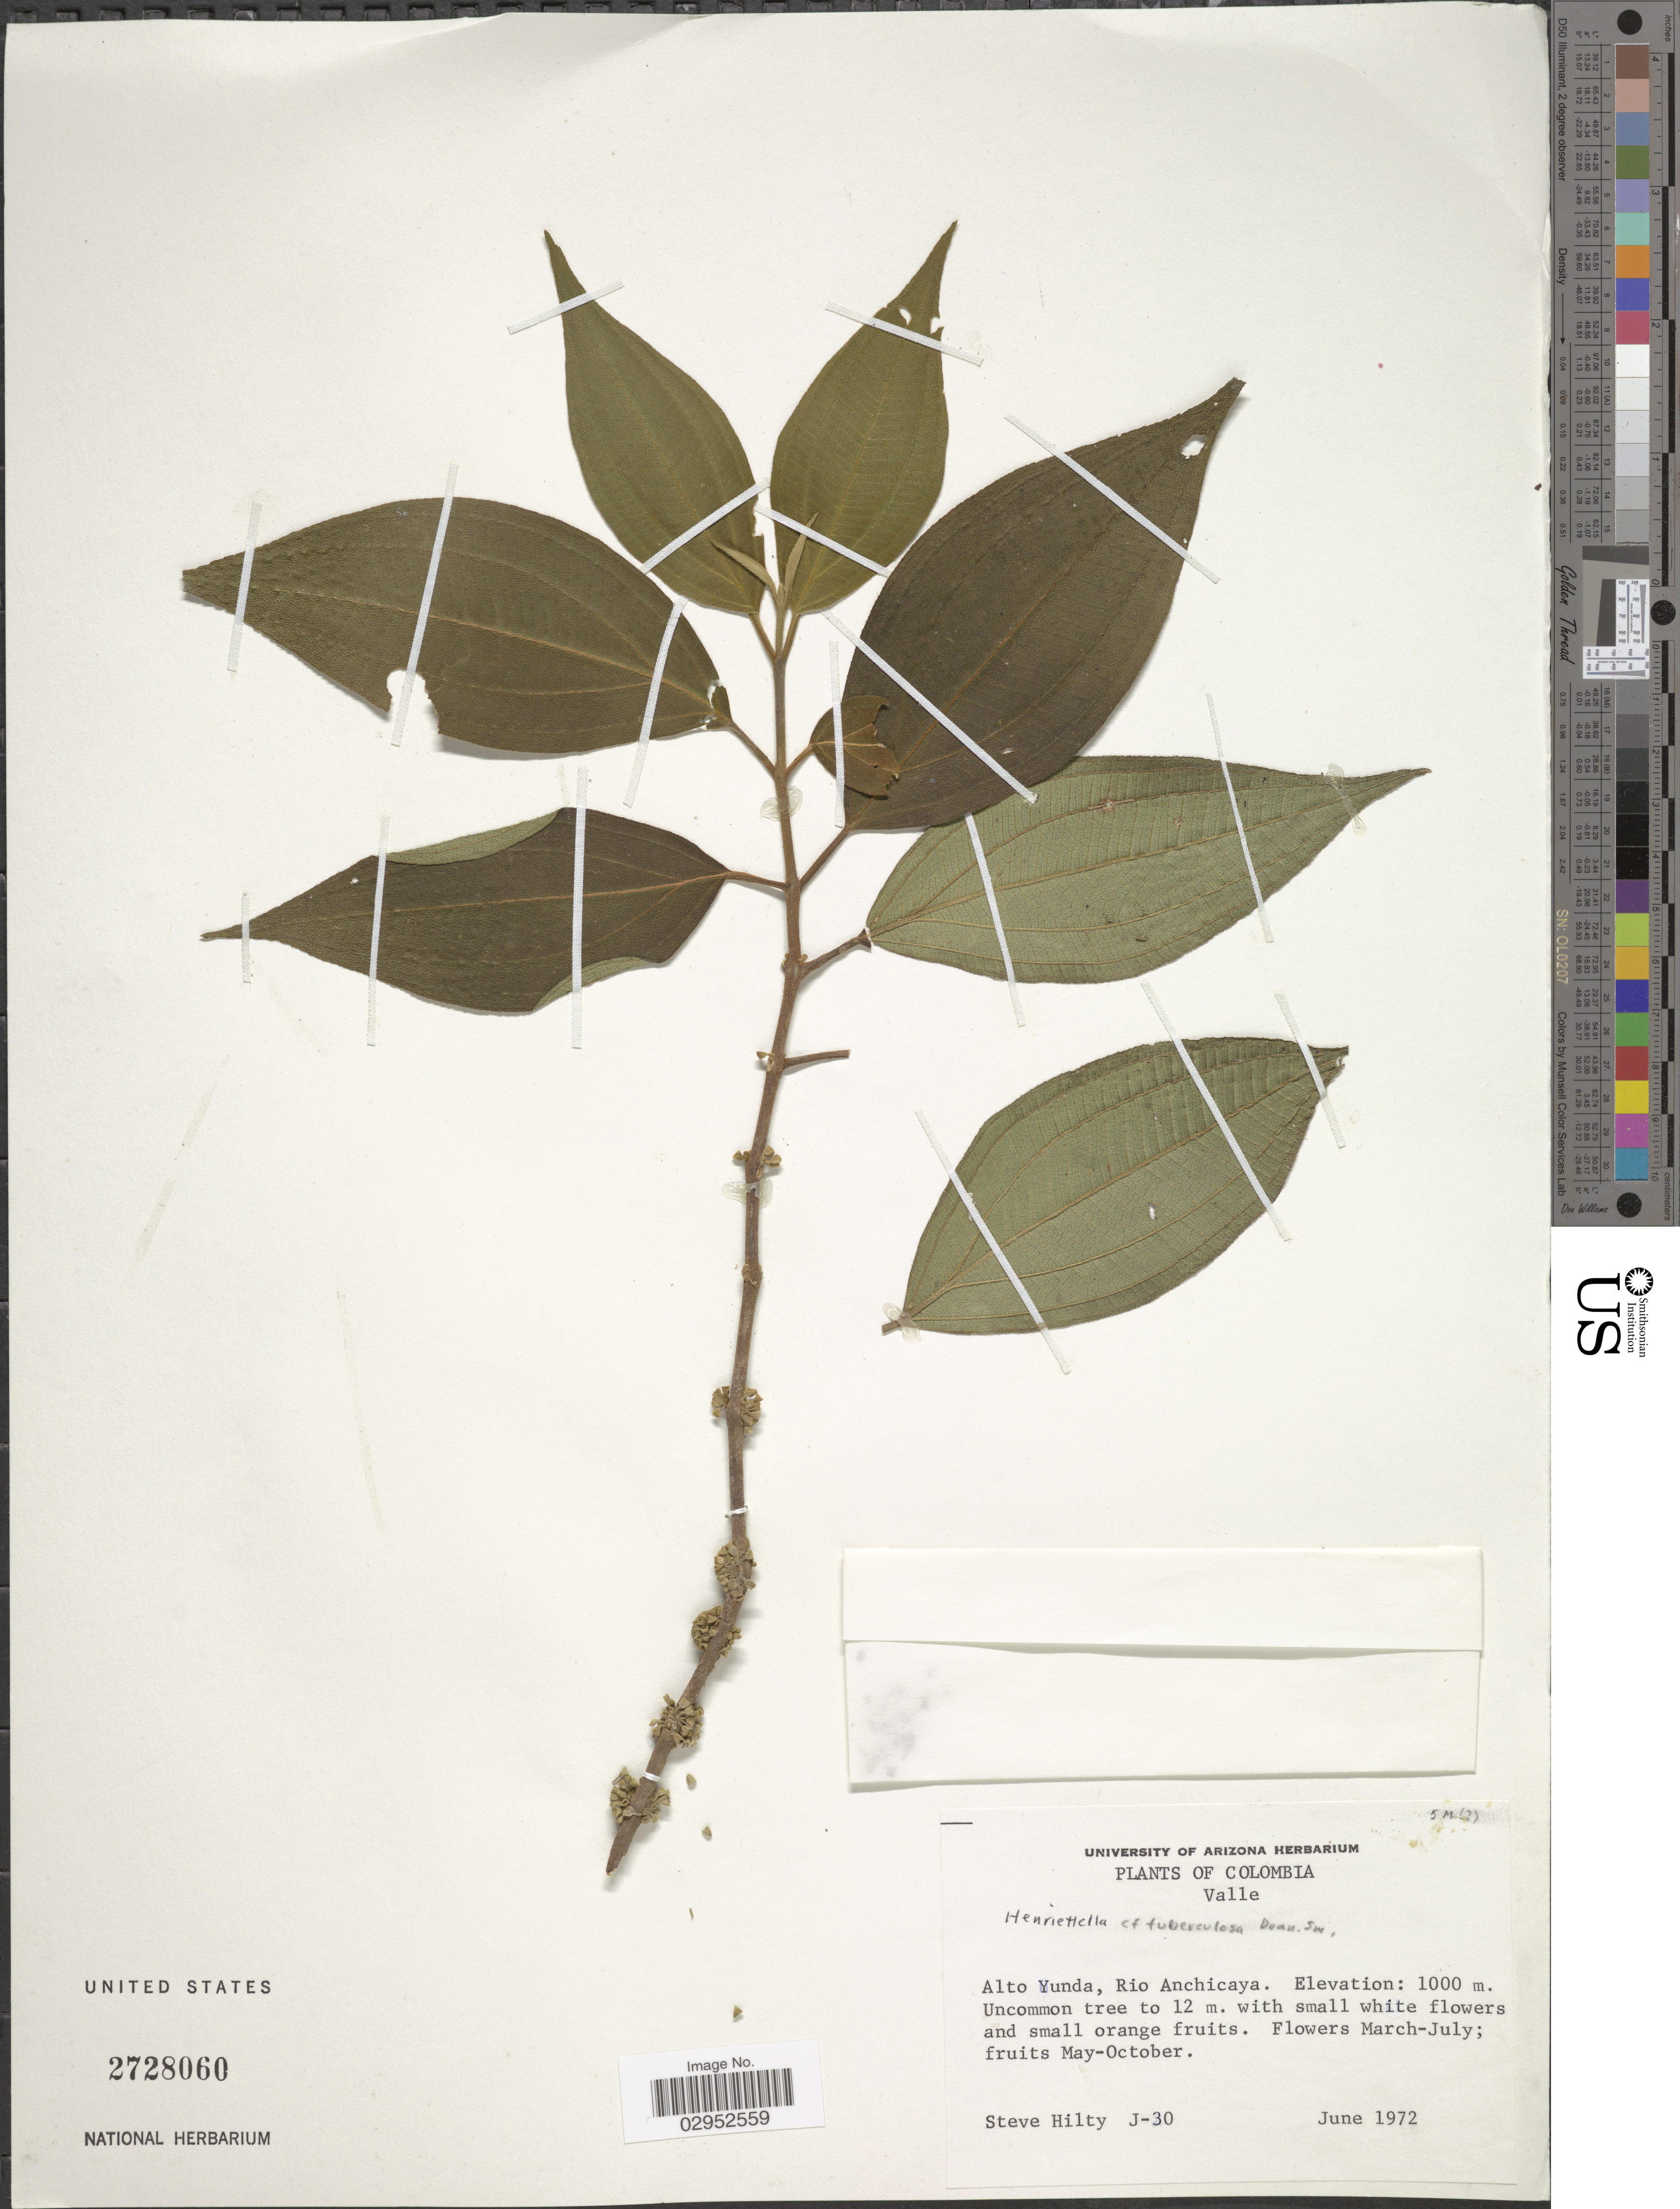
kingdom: Plantae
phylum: Tracheophyta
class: Magnoliopsida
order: Myrtales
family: Melastomataceae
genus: Henriettea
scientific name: Henriettea sp.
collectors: S. Hilty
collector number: J-30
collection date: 1972-06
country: Colombia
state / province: Valle del Cauca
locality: Valle, Alto Yunda, Rio Achicaya.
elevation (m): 1000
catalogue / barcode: US 2728060